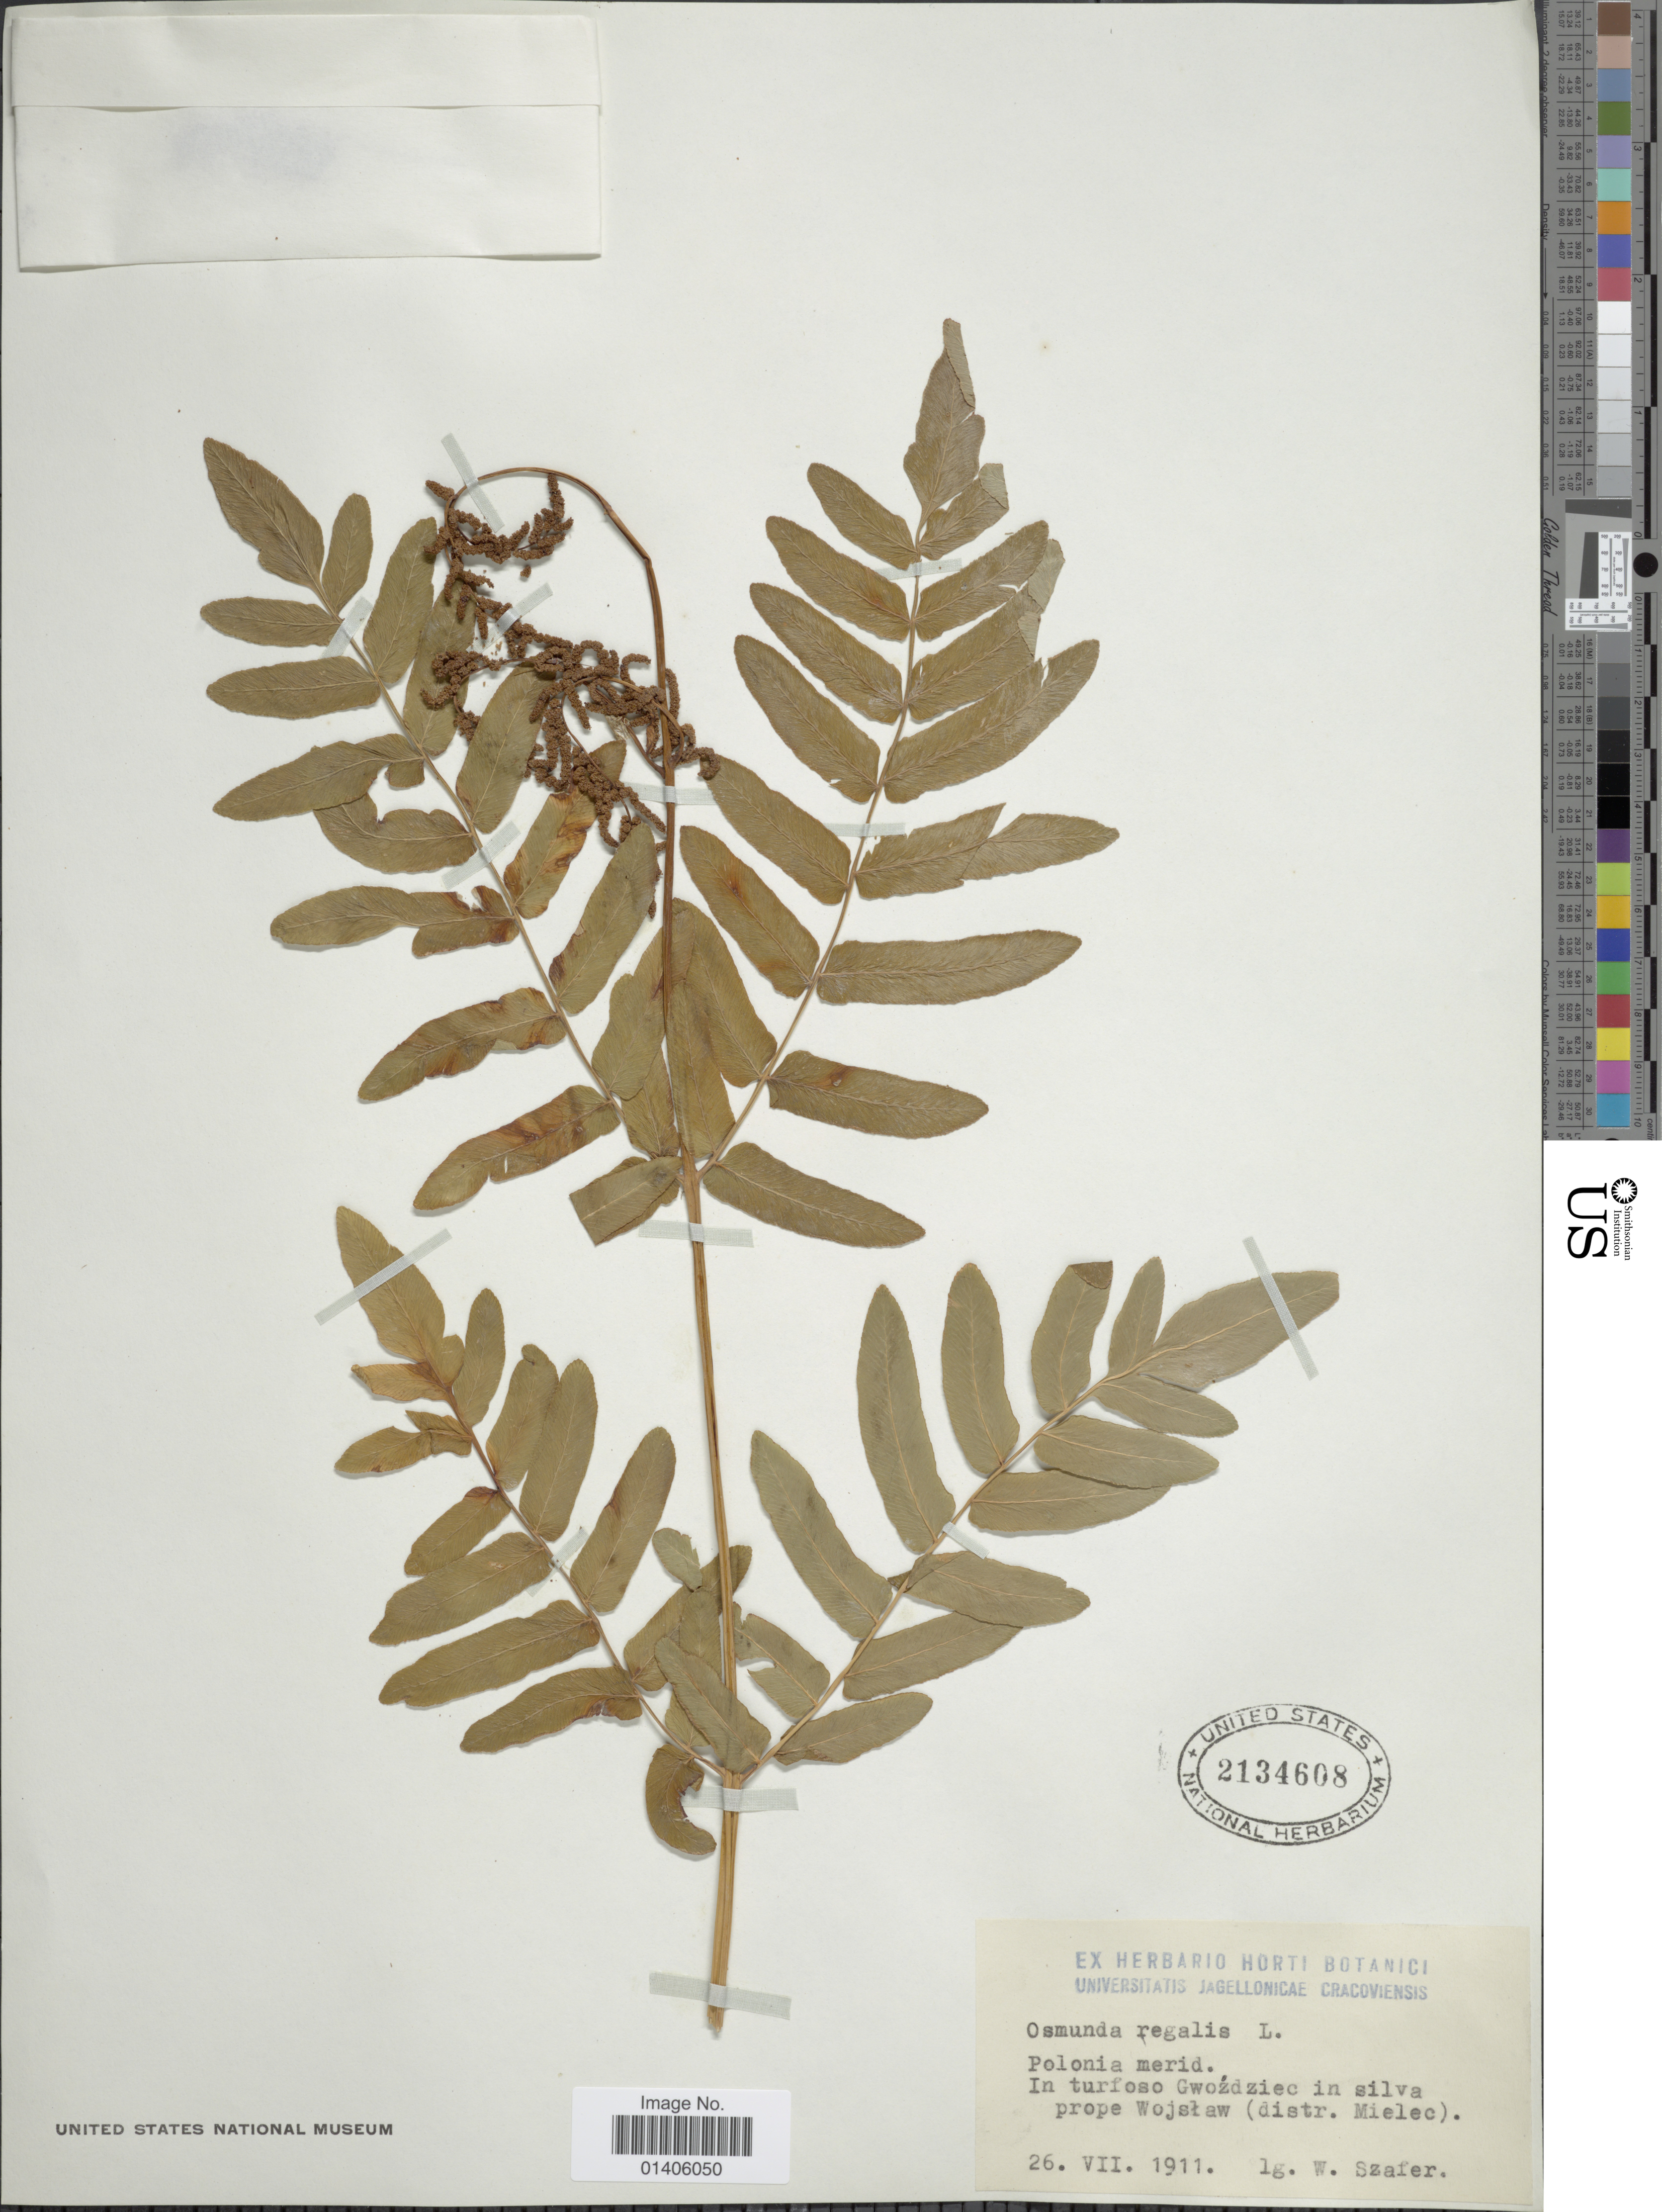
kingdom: Plantae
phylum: Tracheophyta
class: Polypodiopsida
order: Osmundales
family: Osmundaceae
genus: Osmunda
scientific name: Osmunda regalis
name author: L.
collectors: W. Szafer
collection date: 1911-07-26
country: Poland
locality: Polonia merid. In turfoso Gwozdziec in silva prope Wojslaw (distr. Mielec)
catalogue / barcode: US 2134608